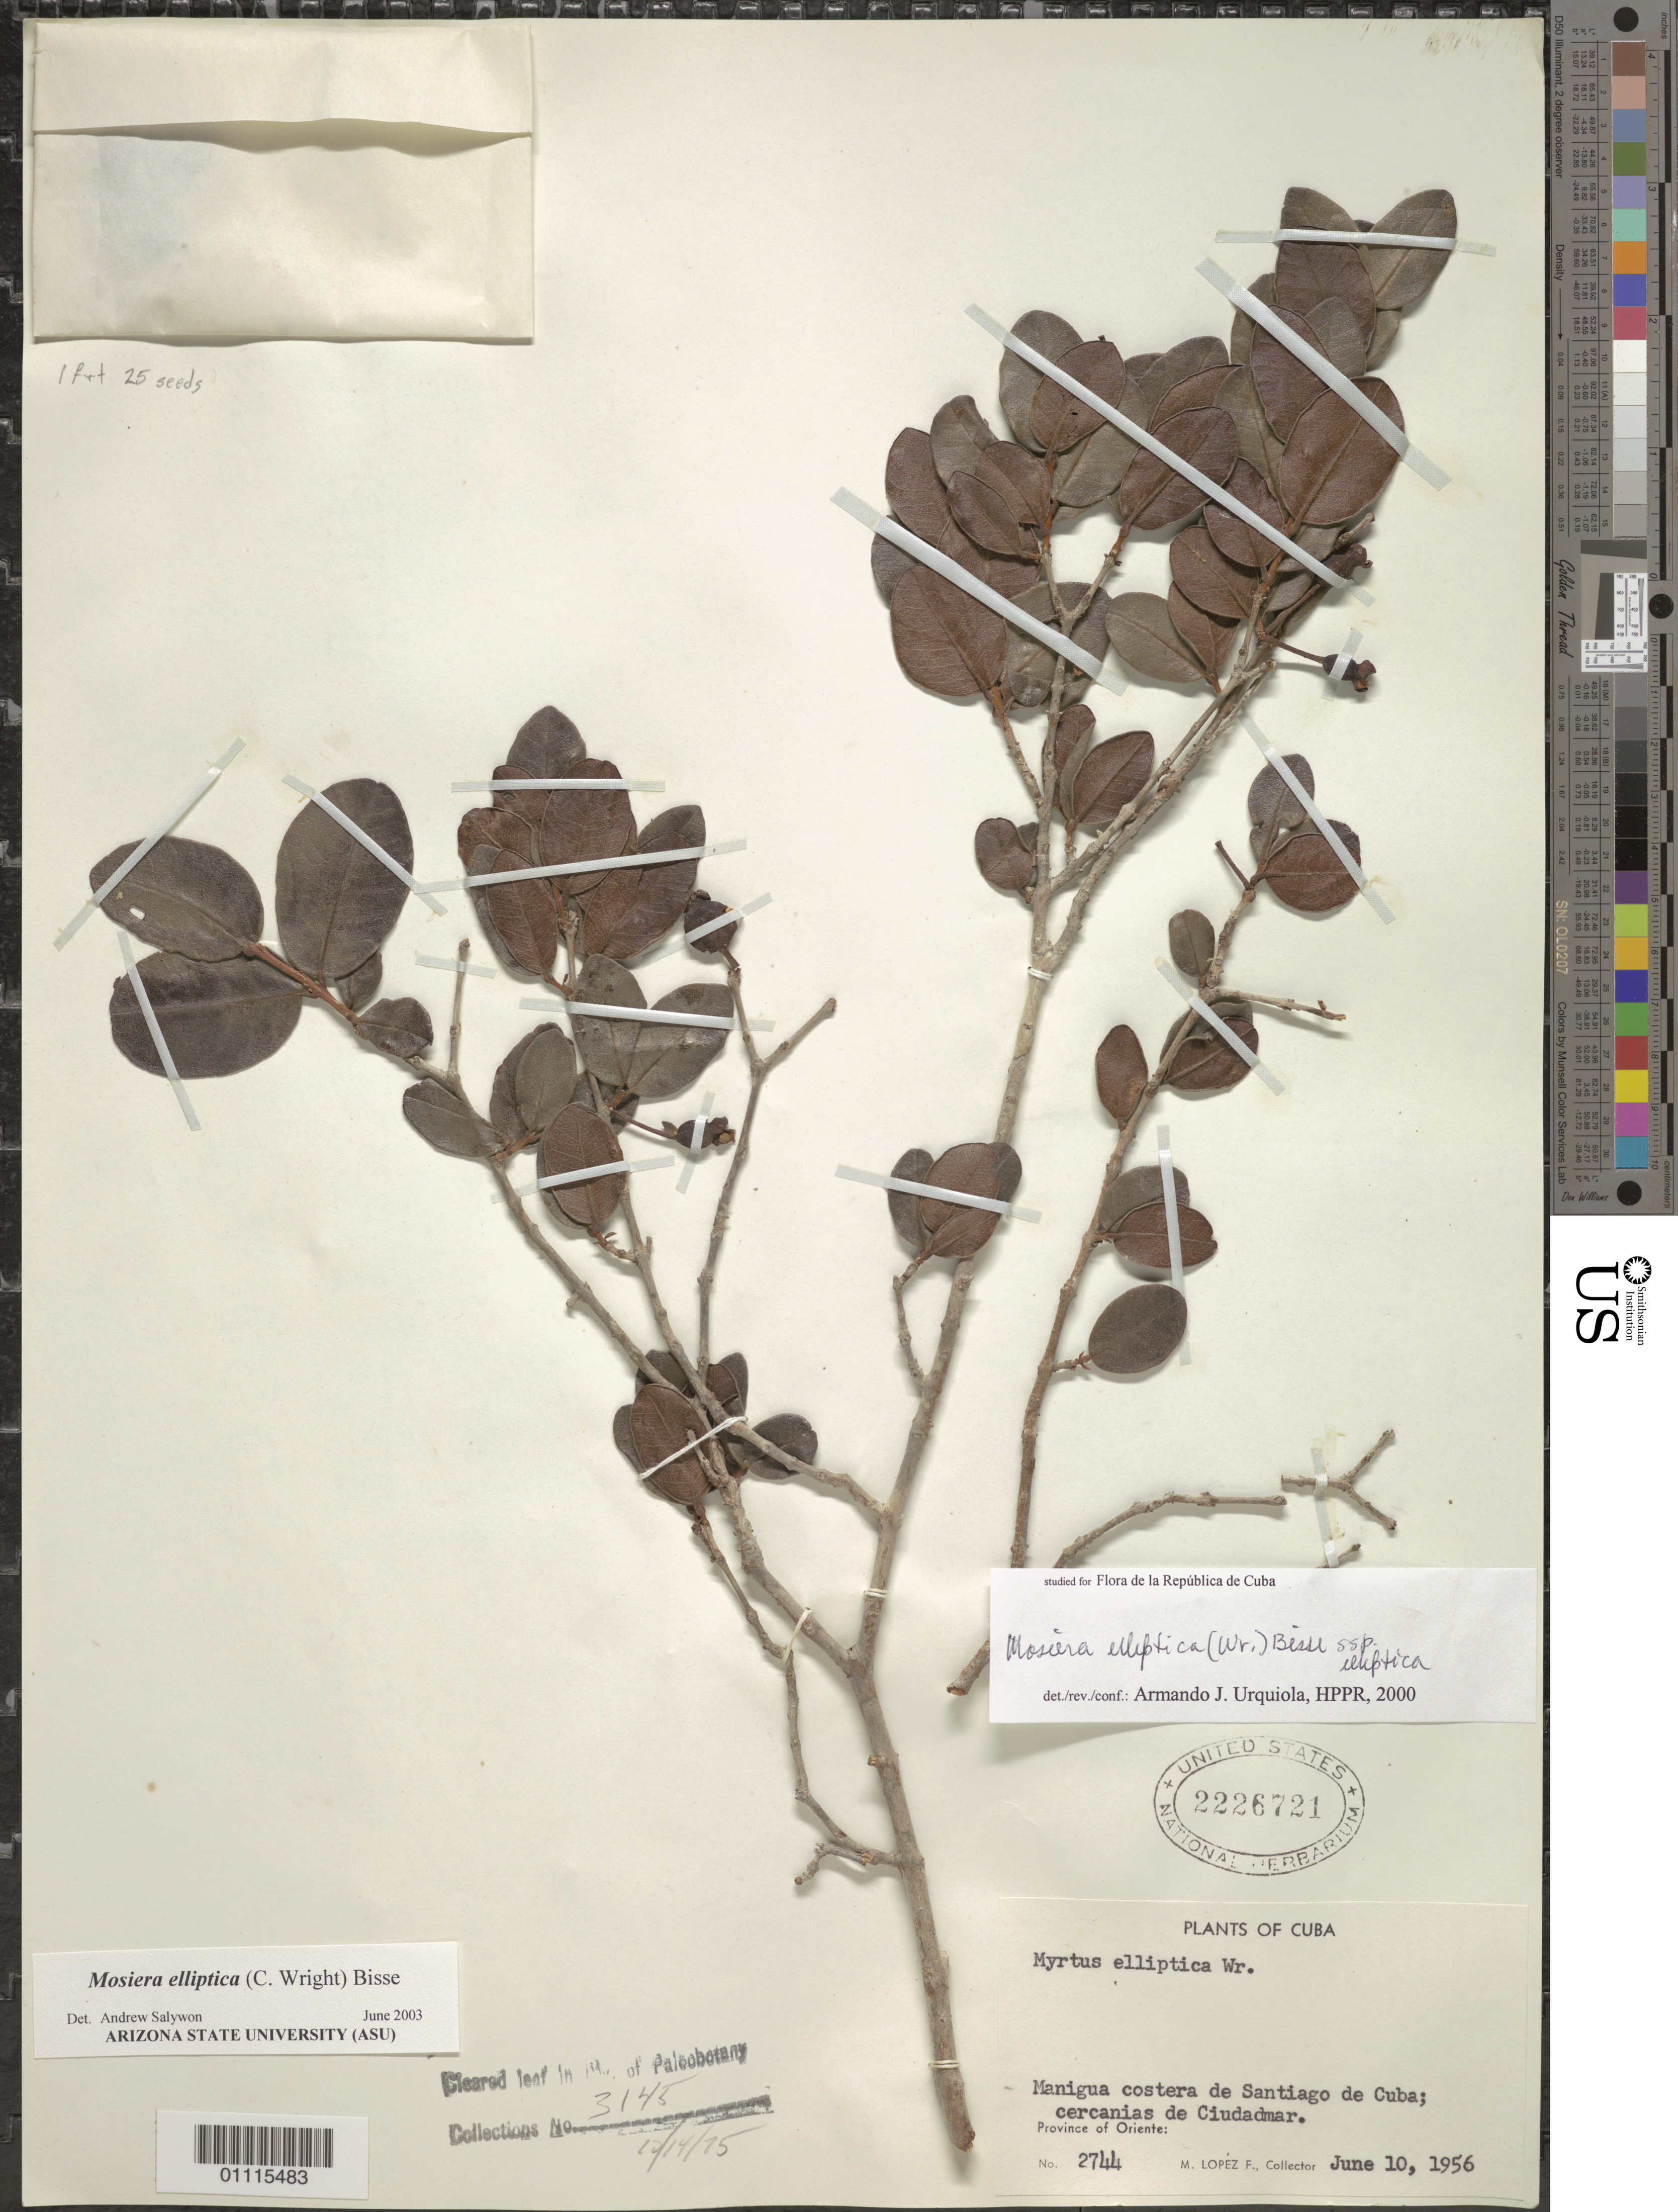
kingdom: Plantae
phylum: Tracheophyta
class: Magnoliopsida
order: Myrtales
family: Myrtaceae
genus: Mosiera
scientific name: Mosiera elliptica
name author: (C. Wright) Bisse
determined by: Salywon, A. M., (ASU)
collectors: M. López Figueiras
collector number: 2744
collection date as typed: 10 Jun 1956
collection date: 1956-06-10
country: Cuba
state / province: Santiago de Cuba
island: Cuba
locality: Santiago de Cuba; cercanias de Ciudadmar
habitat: Manigua costera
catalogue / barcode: US 2226721